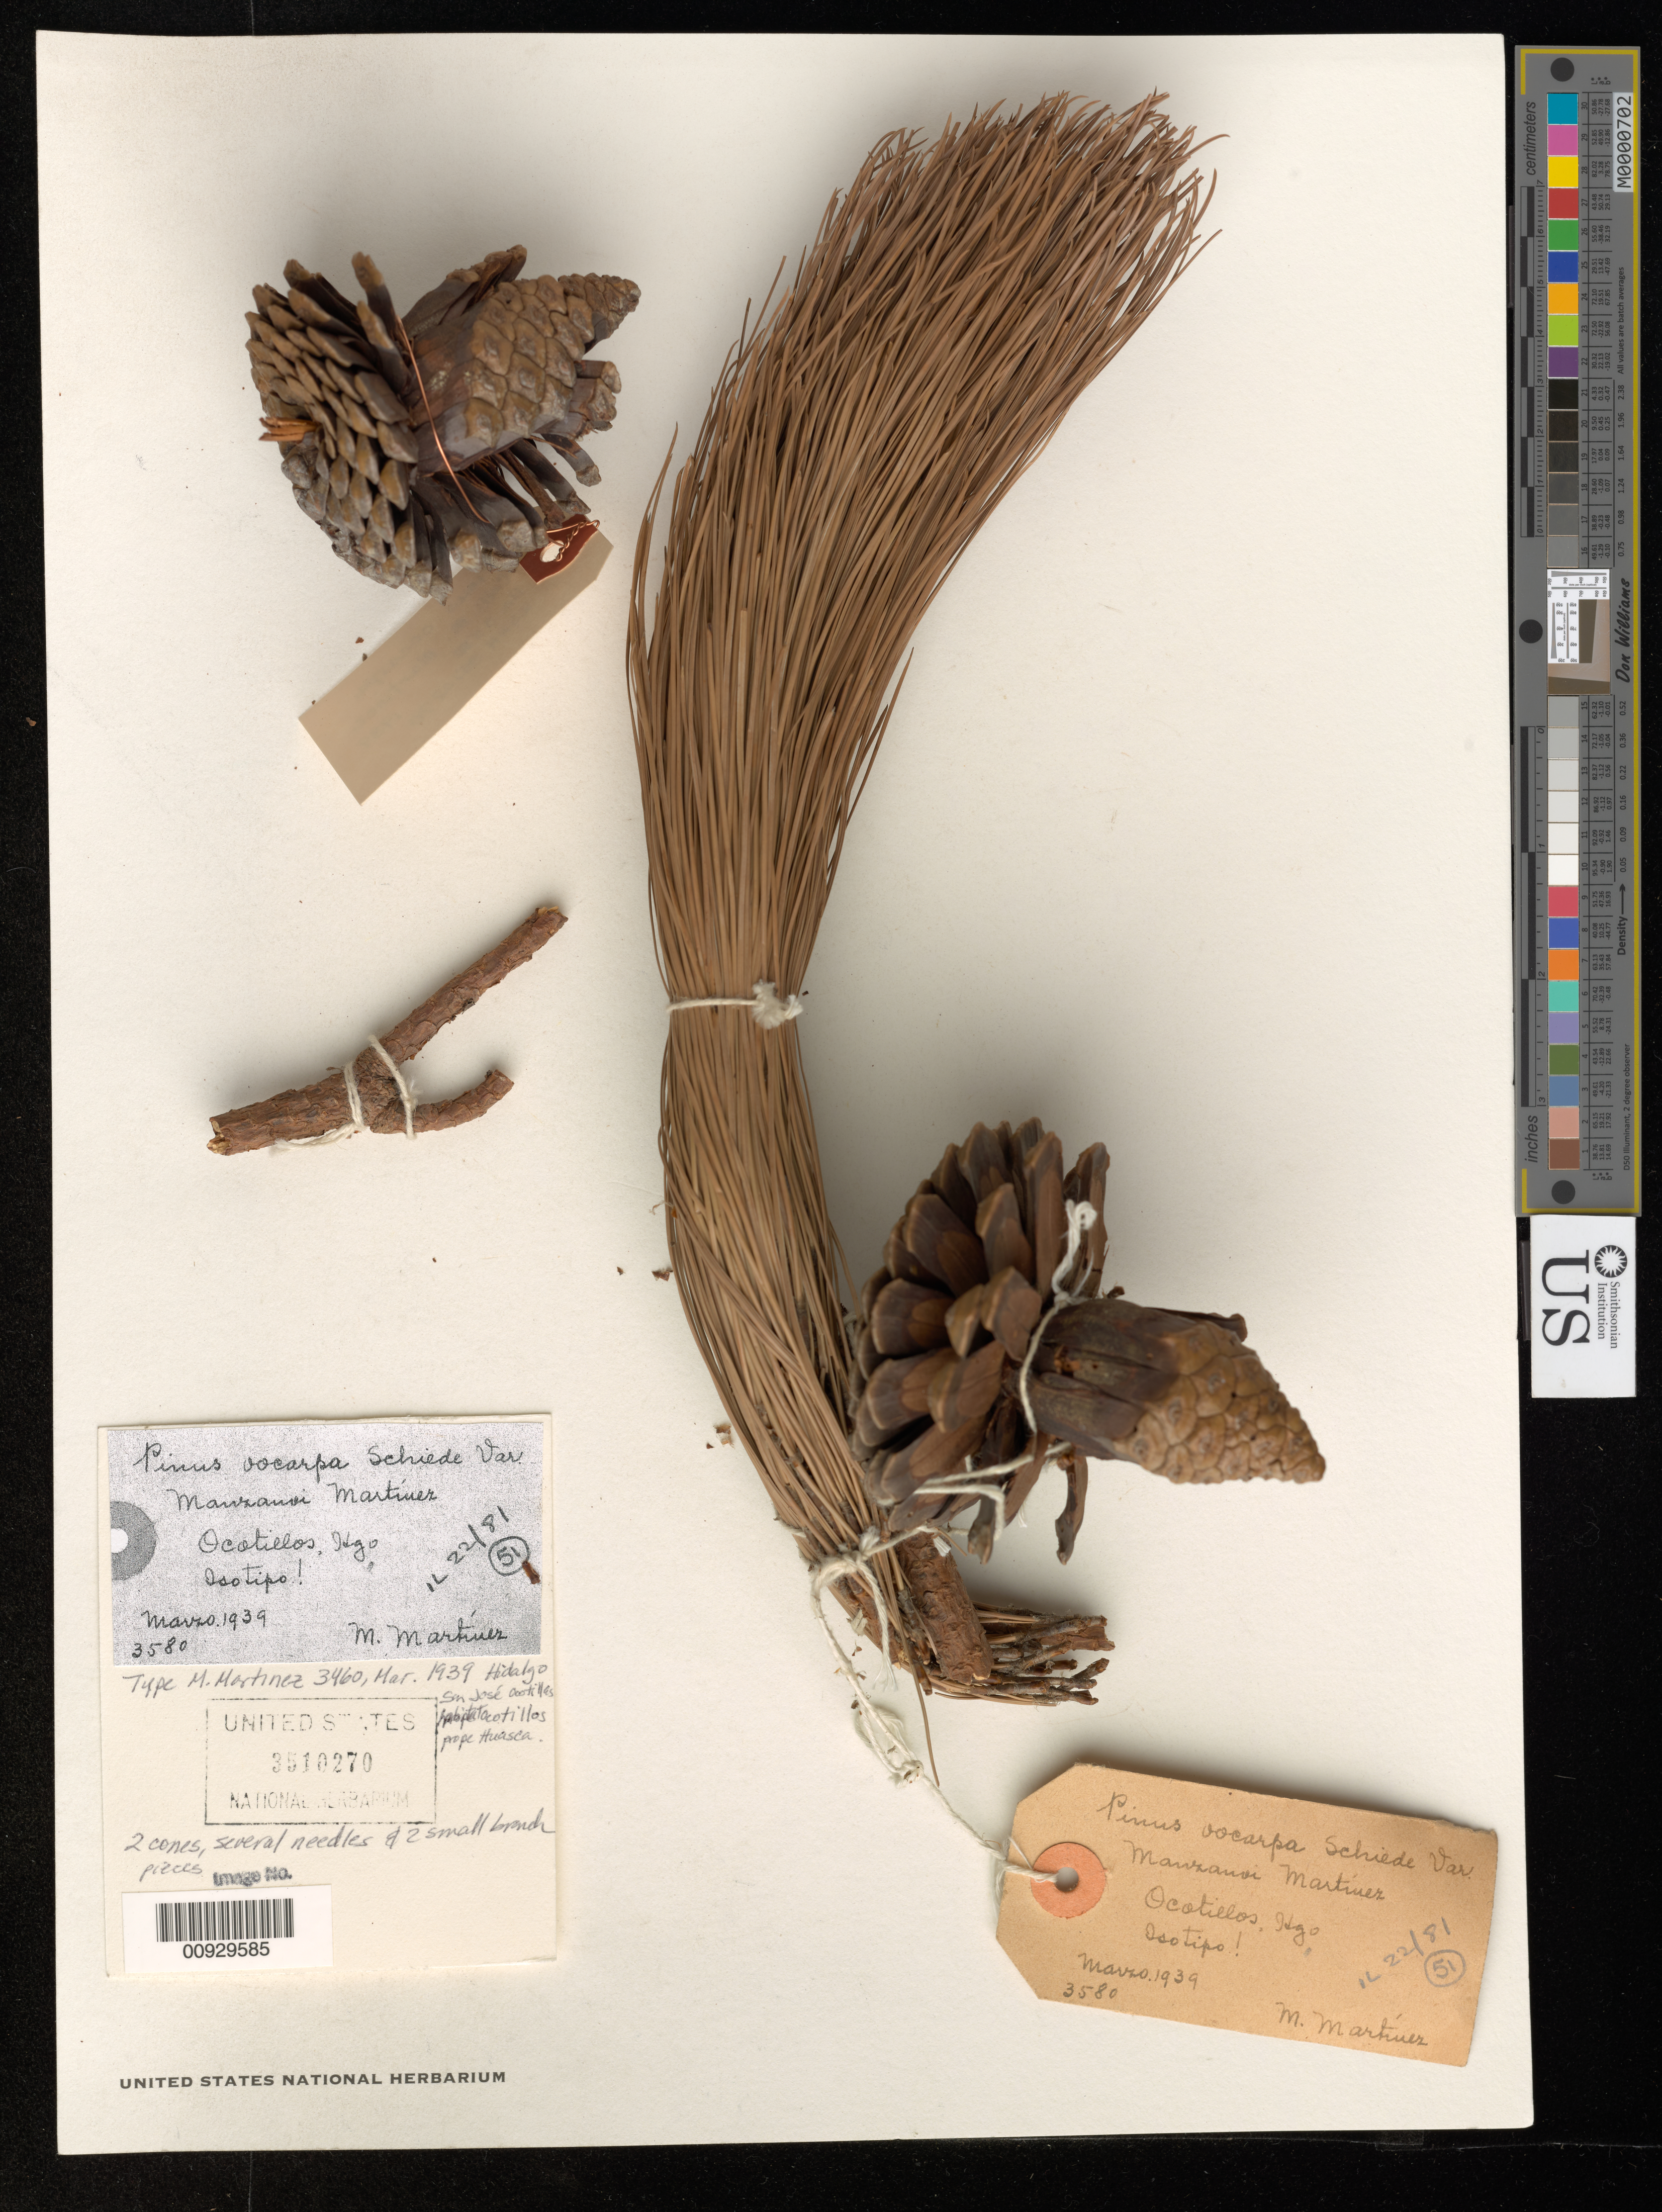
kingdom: Plantae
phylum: Tracheophyta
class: Pinopsida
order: Pinales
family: Pinaceae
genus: Pinus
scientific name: Pinus oocarpa var. manzanoi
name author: Martínez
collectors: M. Martinez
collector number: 3580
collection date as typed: Mar 1939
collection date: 1939-03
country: Mexico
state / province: Hidalgo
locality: Ocotillos.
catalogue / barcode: US 3510270